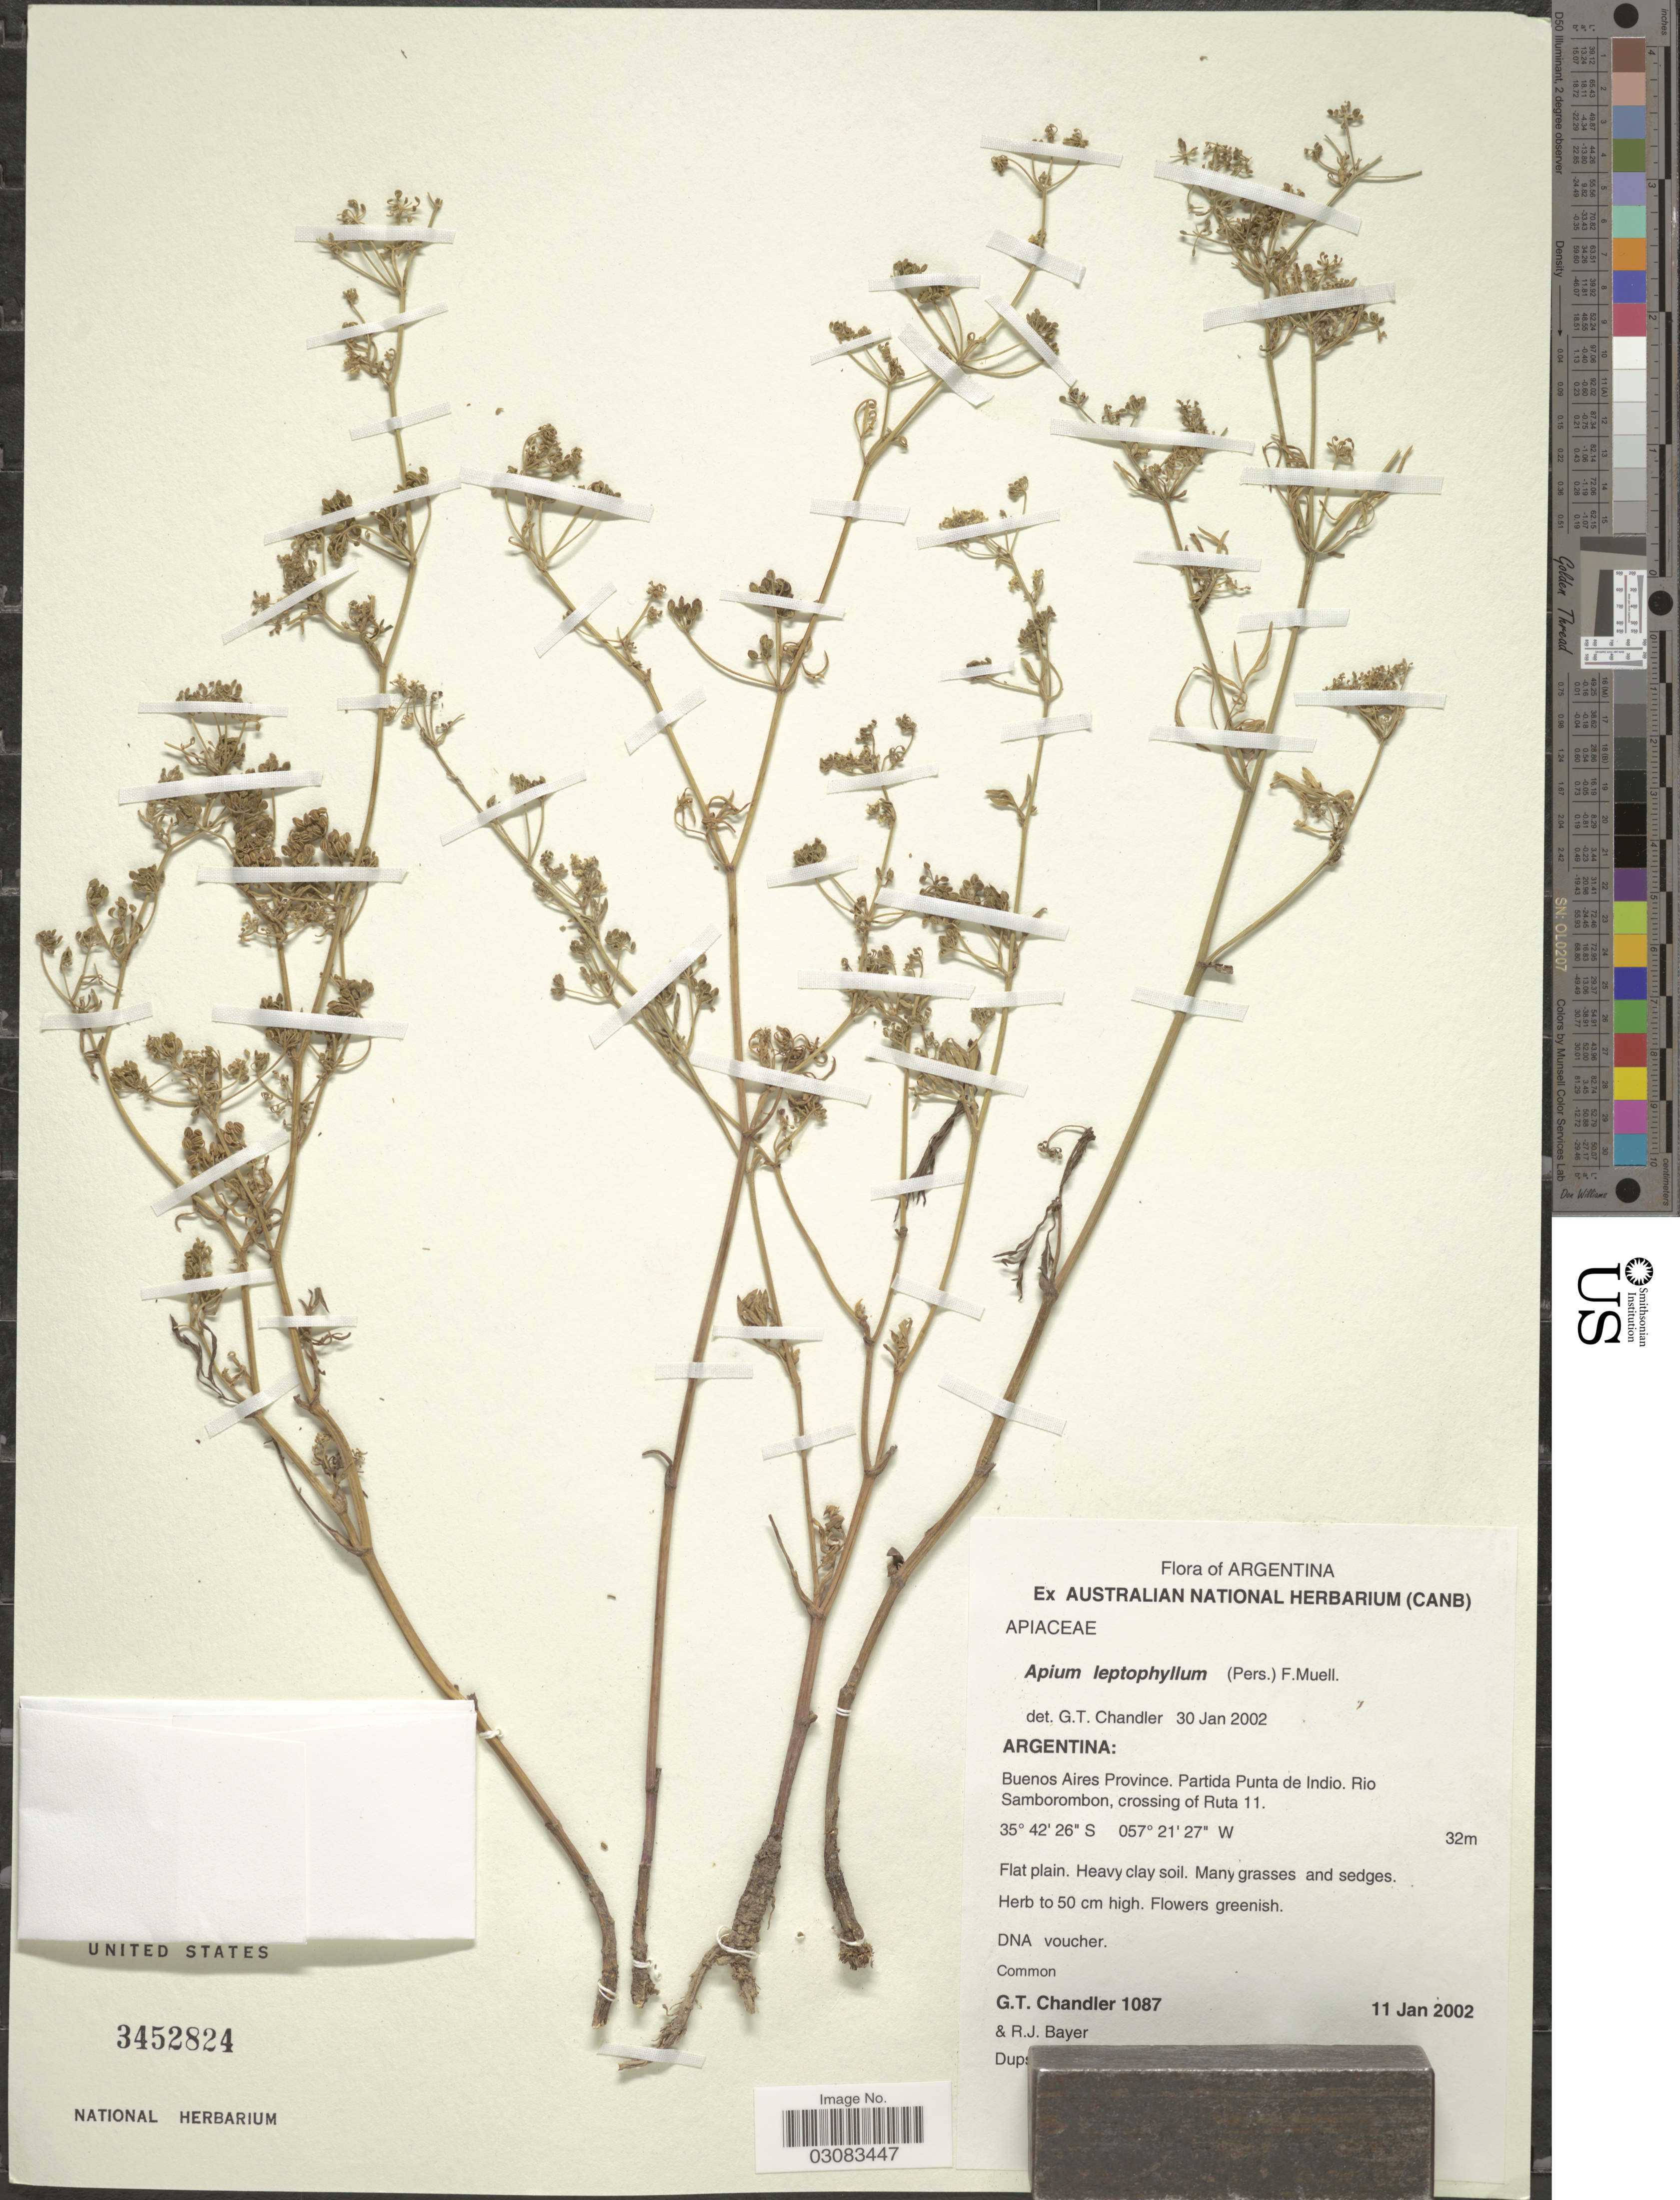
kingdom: Plantae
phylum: Tracheophyta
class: Magnoliopsida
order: Apiales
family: Apiaceae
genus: Cyclospermum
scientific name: Cyclospermum leptophyllum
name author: (Pers.) Sprague ex Britton & P. Wilson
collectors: G. Chandler & R. Bayer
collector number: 1087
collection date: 2002-01-11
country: Argentina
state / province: Buenos Aires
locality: Partida Punta de Indio. Rio Samborombon, crossing of Ruta 11.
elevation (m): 32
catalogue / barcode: US 3452824